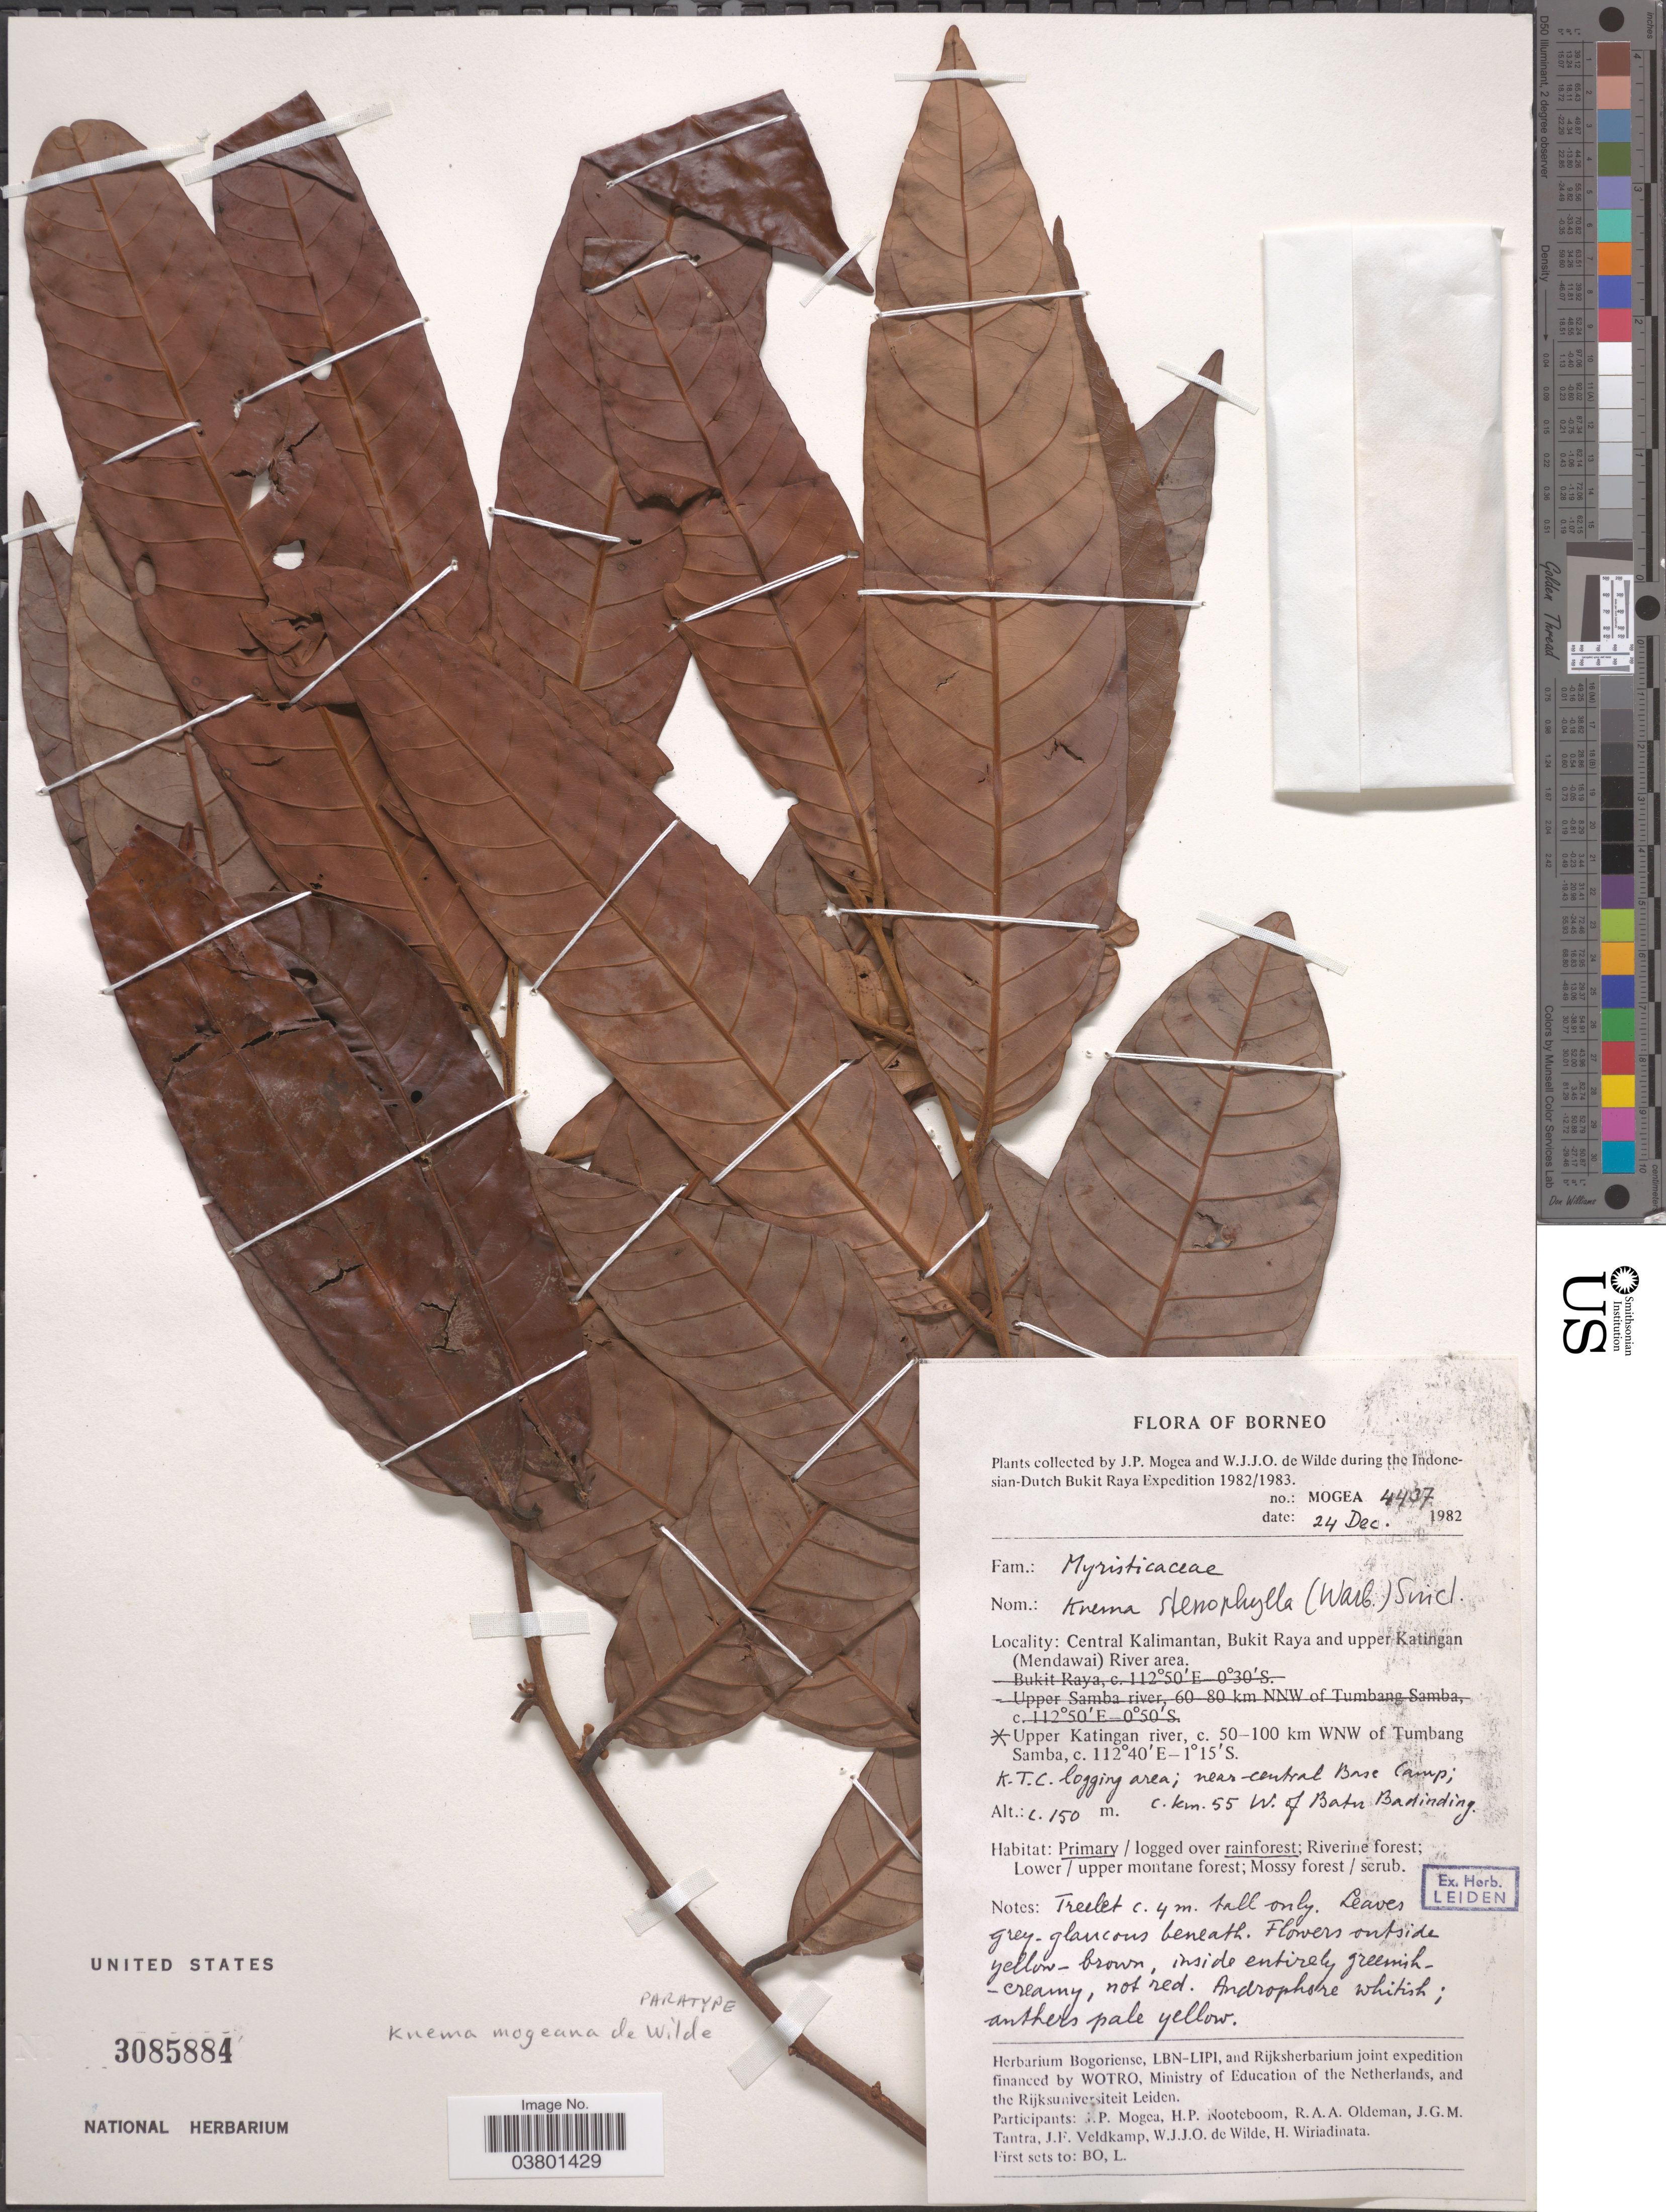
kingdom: Plantae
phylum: Tracheophyta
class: Magnoliopsida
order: Magnoliales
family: Myristicaceae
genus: Knema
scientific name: Knema mogeana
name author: W.J. de Wilde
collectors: J. Mogea & W. J. de Wilde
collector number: Mogea4437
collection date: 1982-12-24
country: Indonesia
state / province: Kalimantan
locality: Central Kalimantan, Bukit Raya and upper Katingan (Mendawai) River area. Upper Katingan river, c. 50-100 km WNW of Tumbang Samba. K.T.C. logging area; near central Base Camp; c. km. 55 W. of Batu Badinding.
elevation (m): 150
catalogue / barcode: US 3085884